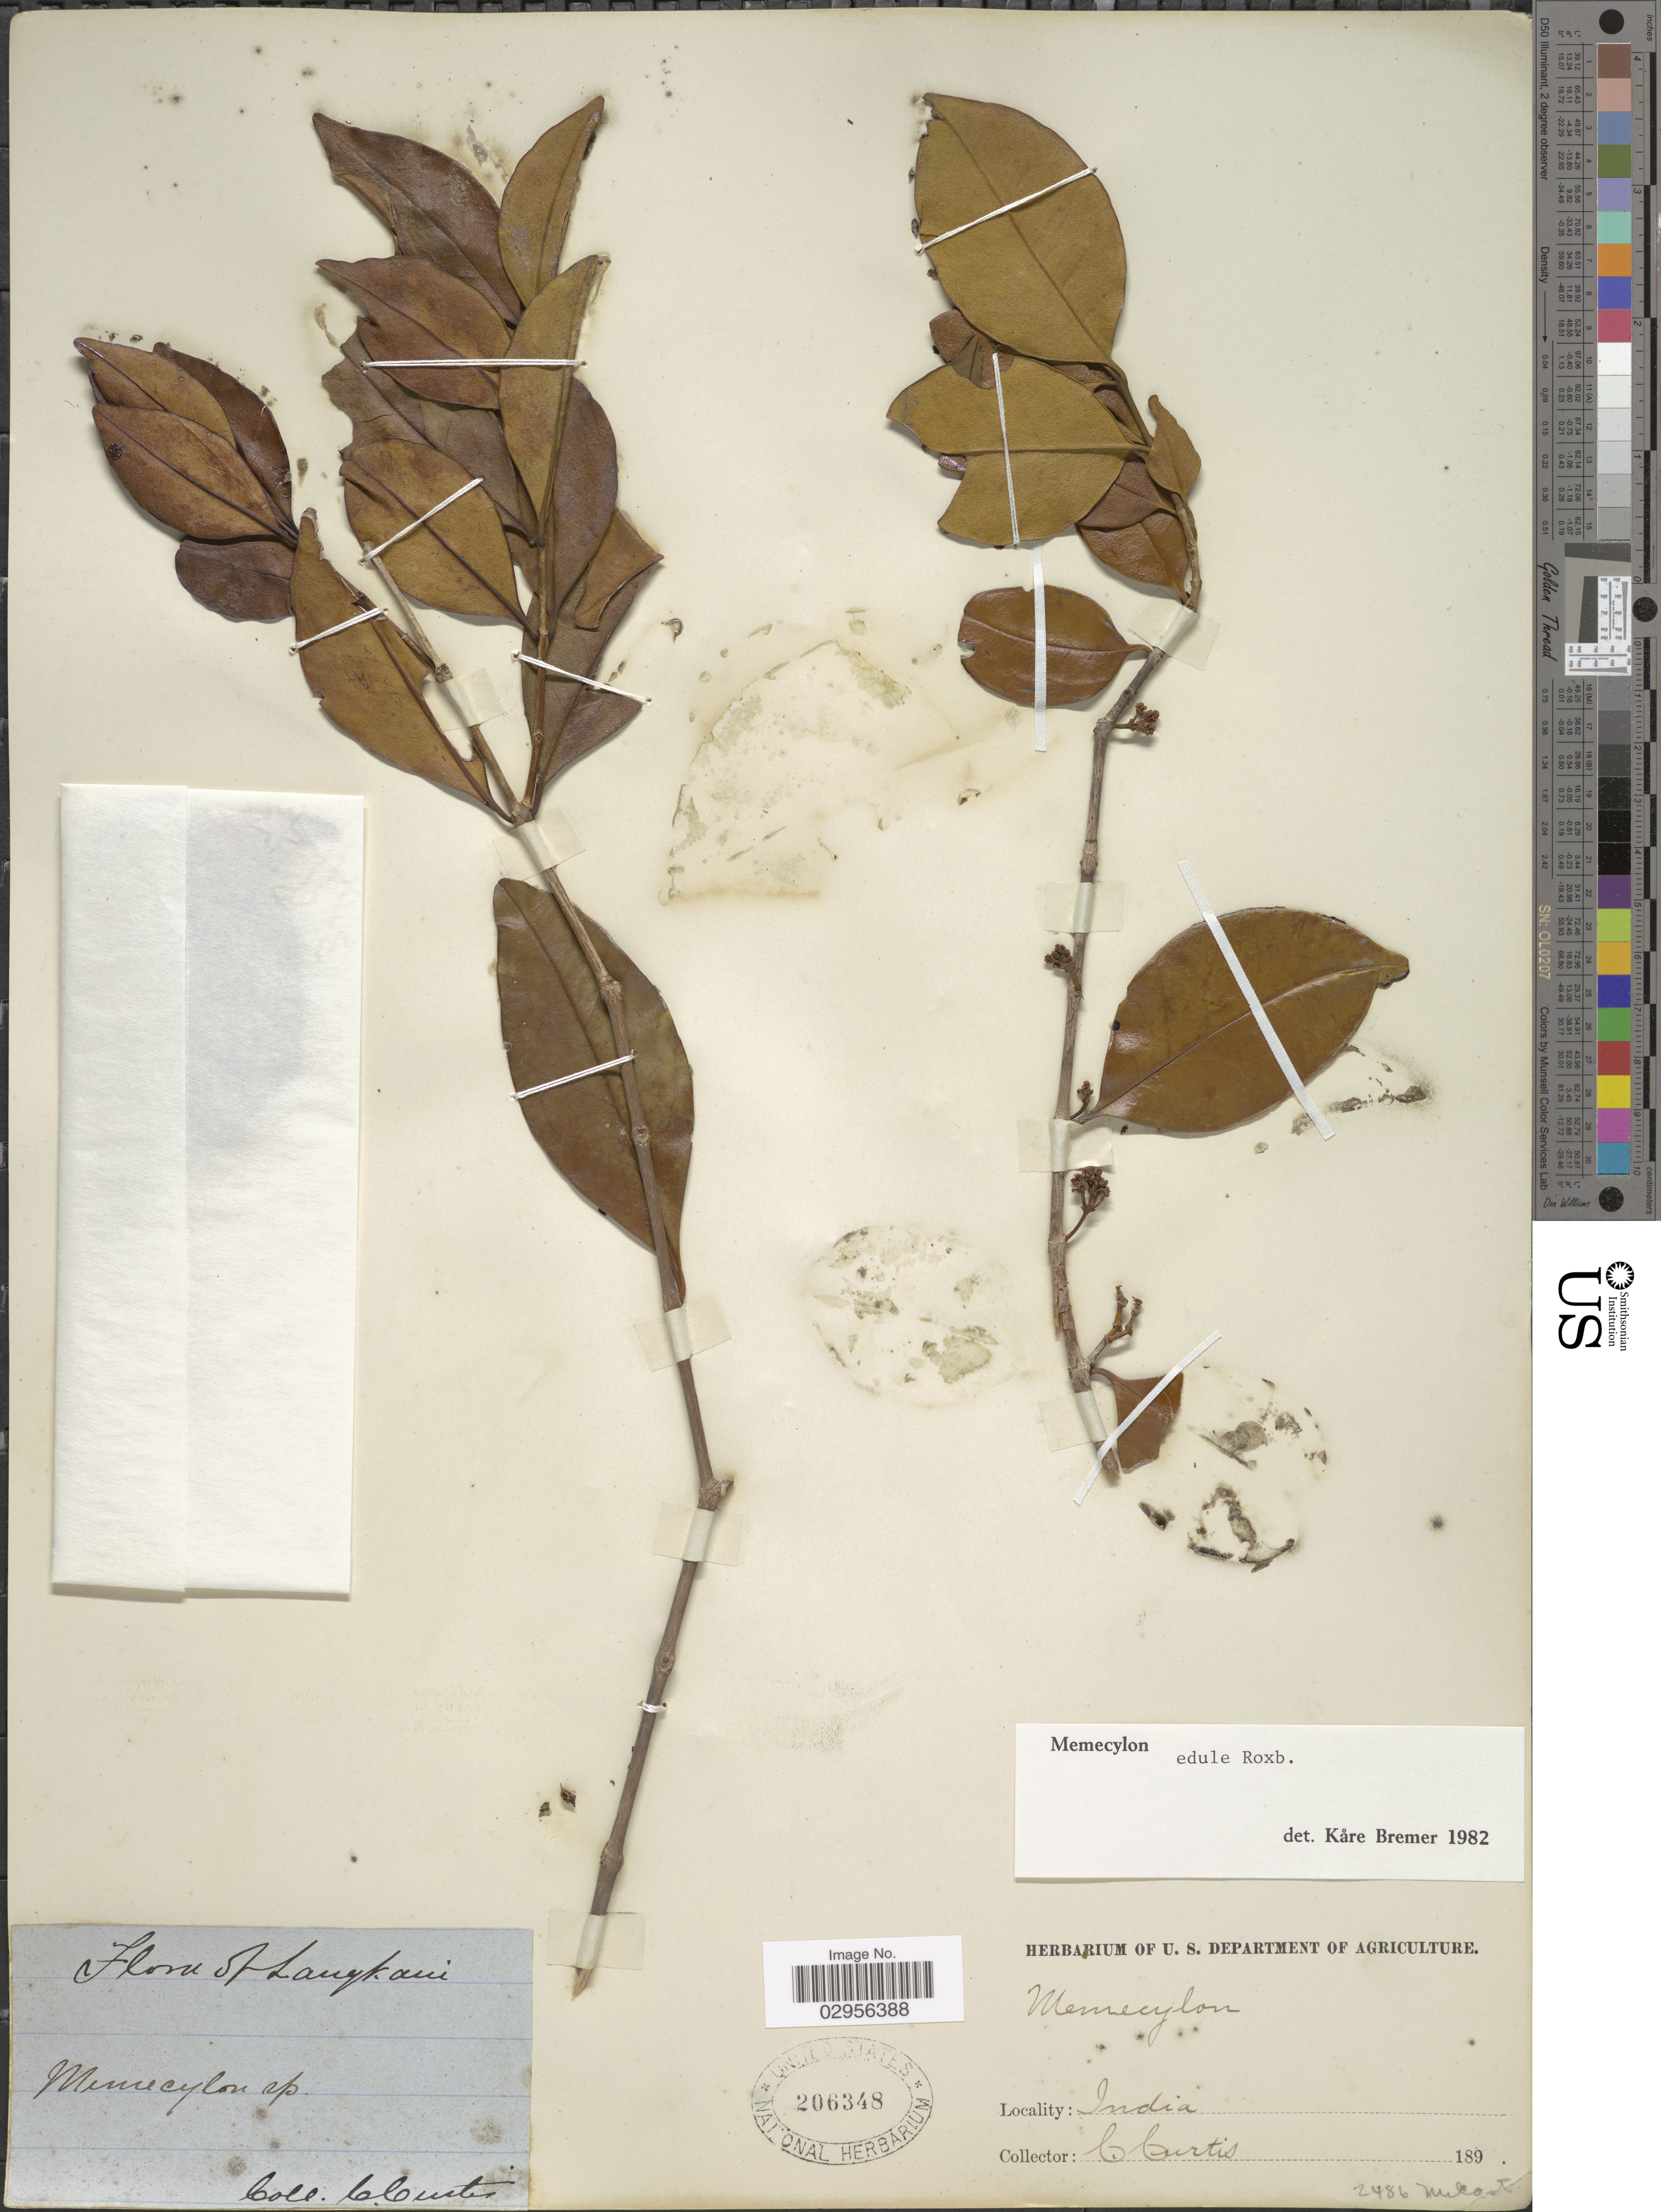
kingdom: Plantae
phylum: Tracheophyta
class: Magnoliopsida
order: Myrtales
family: Melastomataceae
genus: Memecylon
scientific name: Memecylon edule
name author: Roxb.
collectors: C. Curtis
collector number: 2486?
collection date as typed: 189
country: India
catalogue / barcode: US 206348